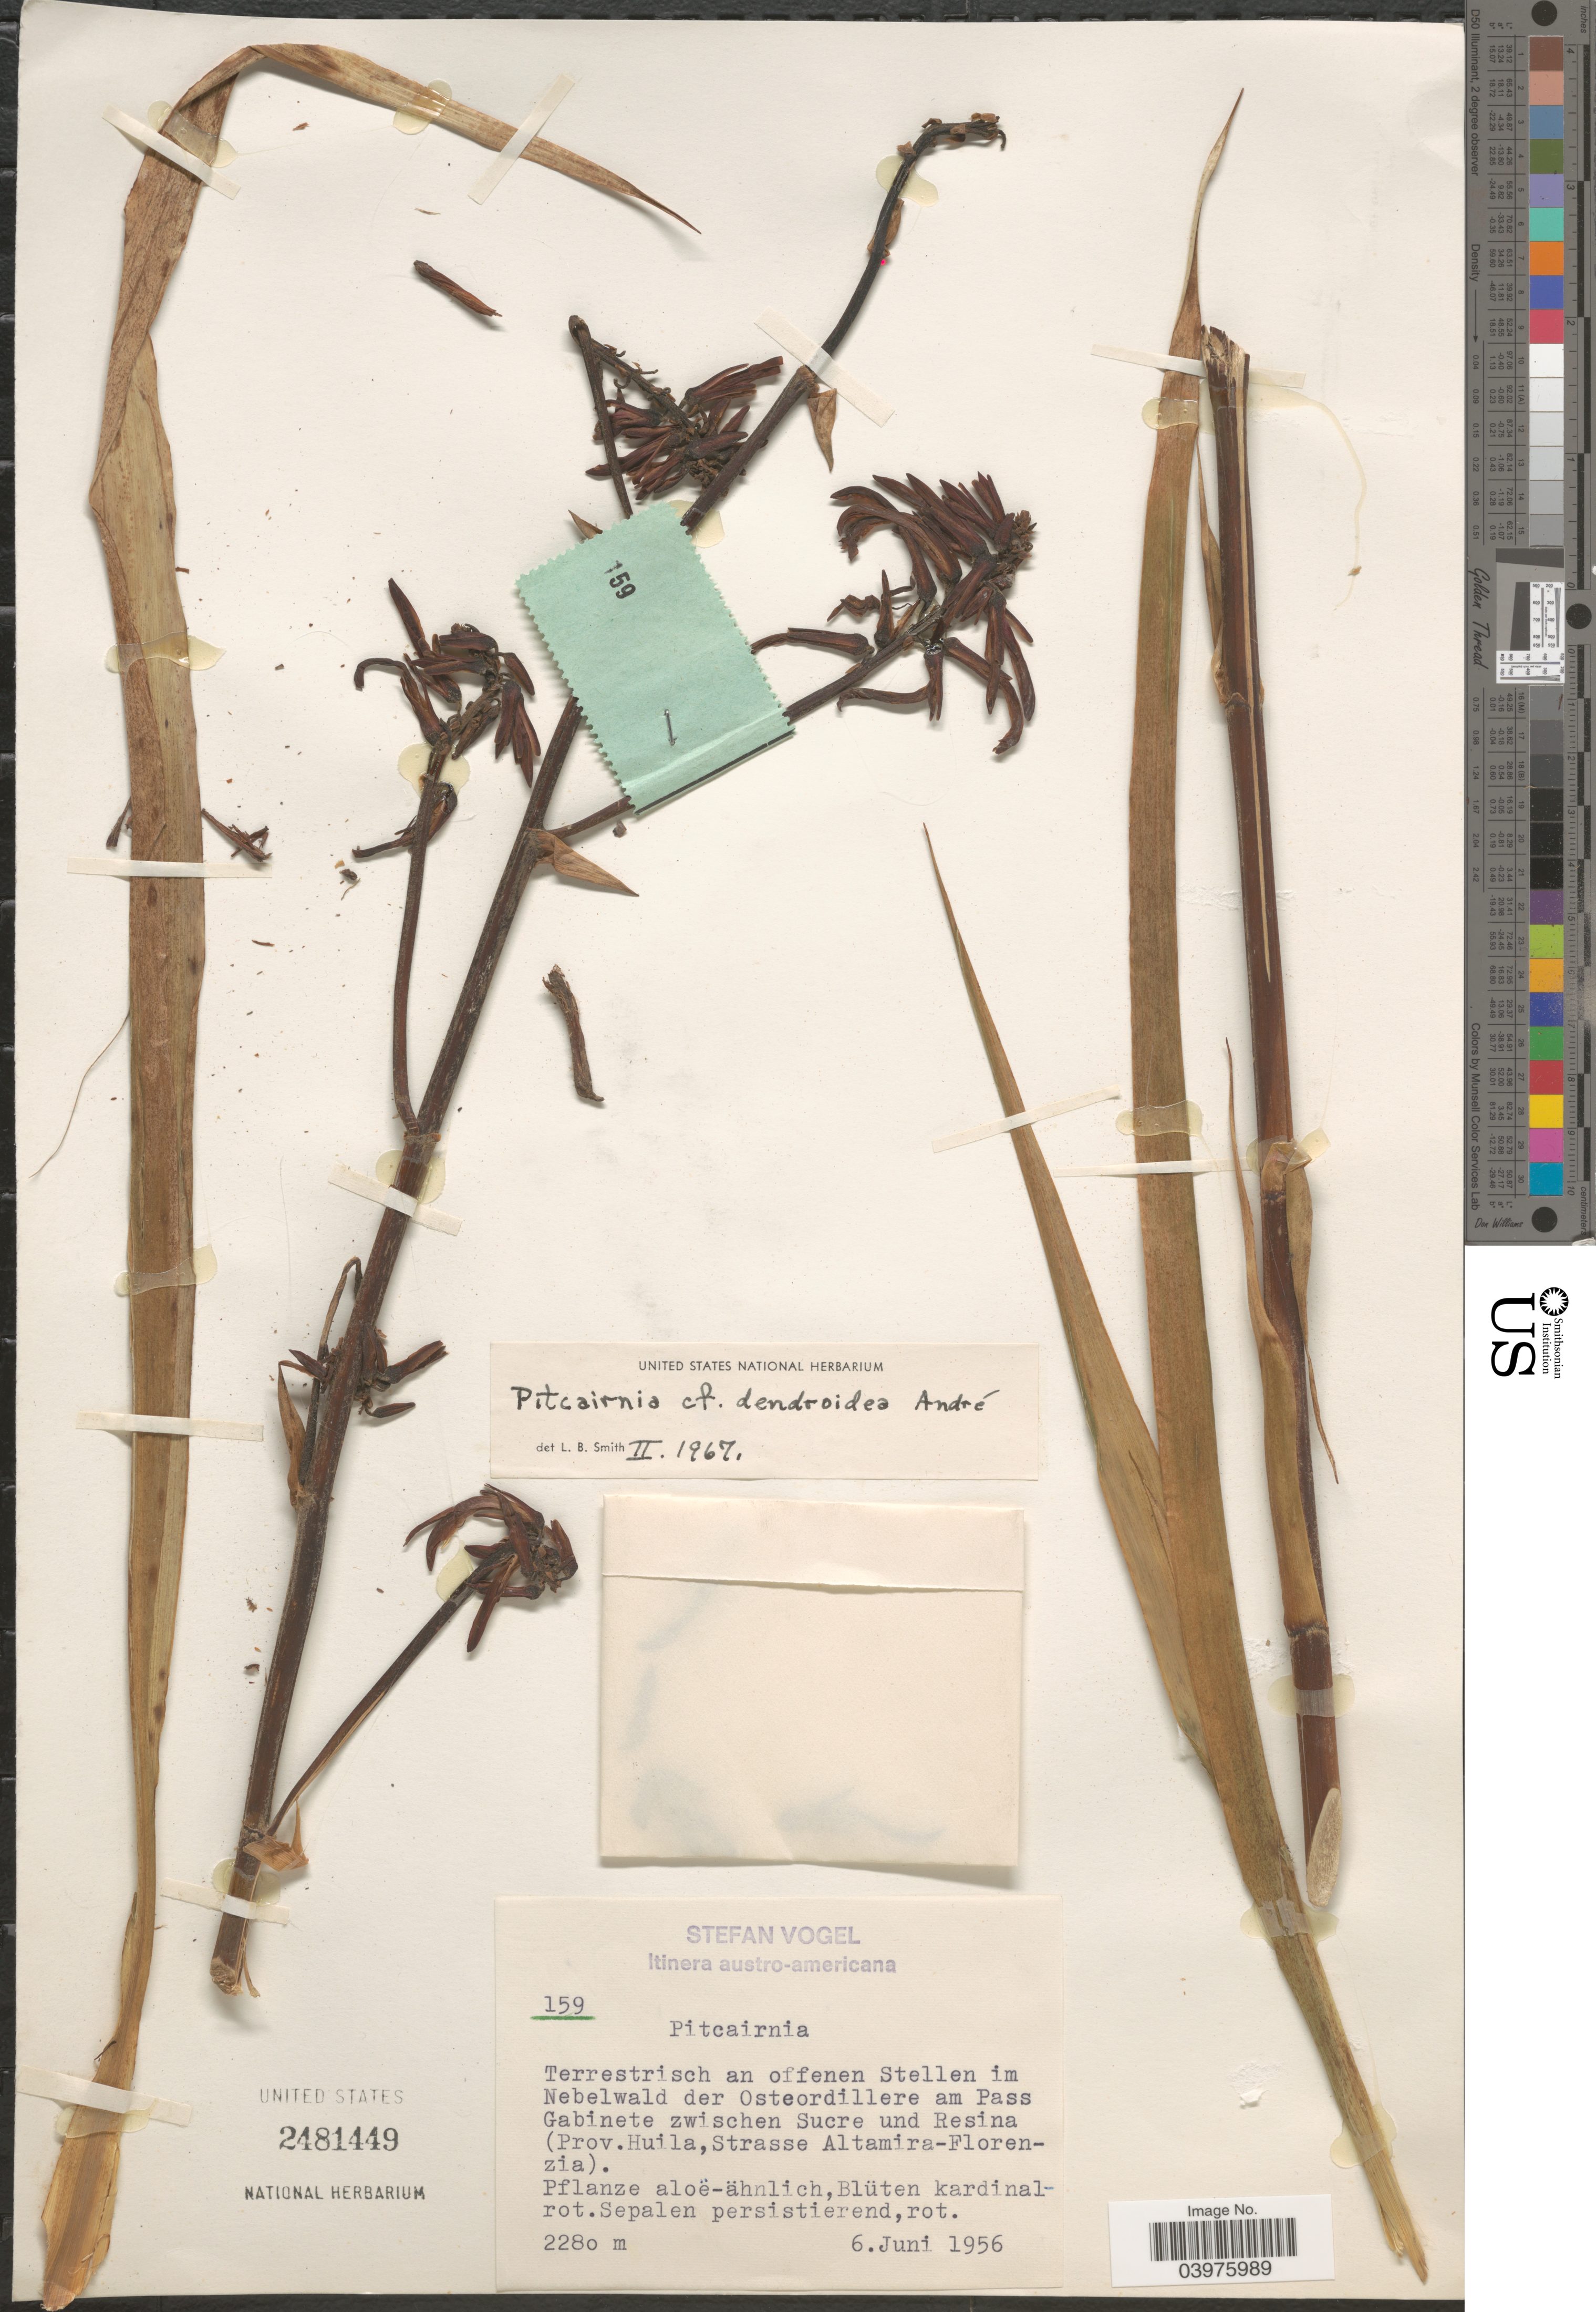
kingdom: Plantae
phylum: Tracheophyta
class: Liliopsida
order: Poales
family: Bromeliaceae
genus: Pitcairnia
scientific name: Pitcairnia dendroidea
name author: André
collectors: S. Vogel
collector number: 159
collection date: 1956-06-06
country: Colombia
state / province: Huila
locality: Itinera austro-americana. Terrestrisch an offenen Stellen im Nebelwald der Osteordillere am Pass Gabinete zwischen Sucre und Resina (Prov. Huila, Strasse Altamira-Florenzie).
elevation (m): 2280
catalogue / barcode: US 2481449